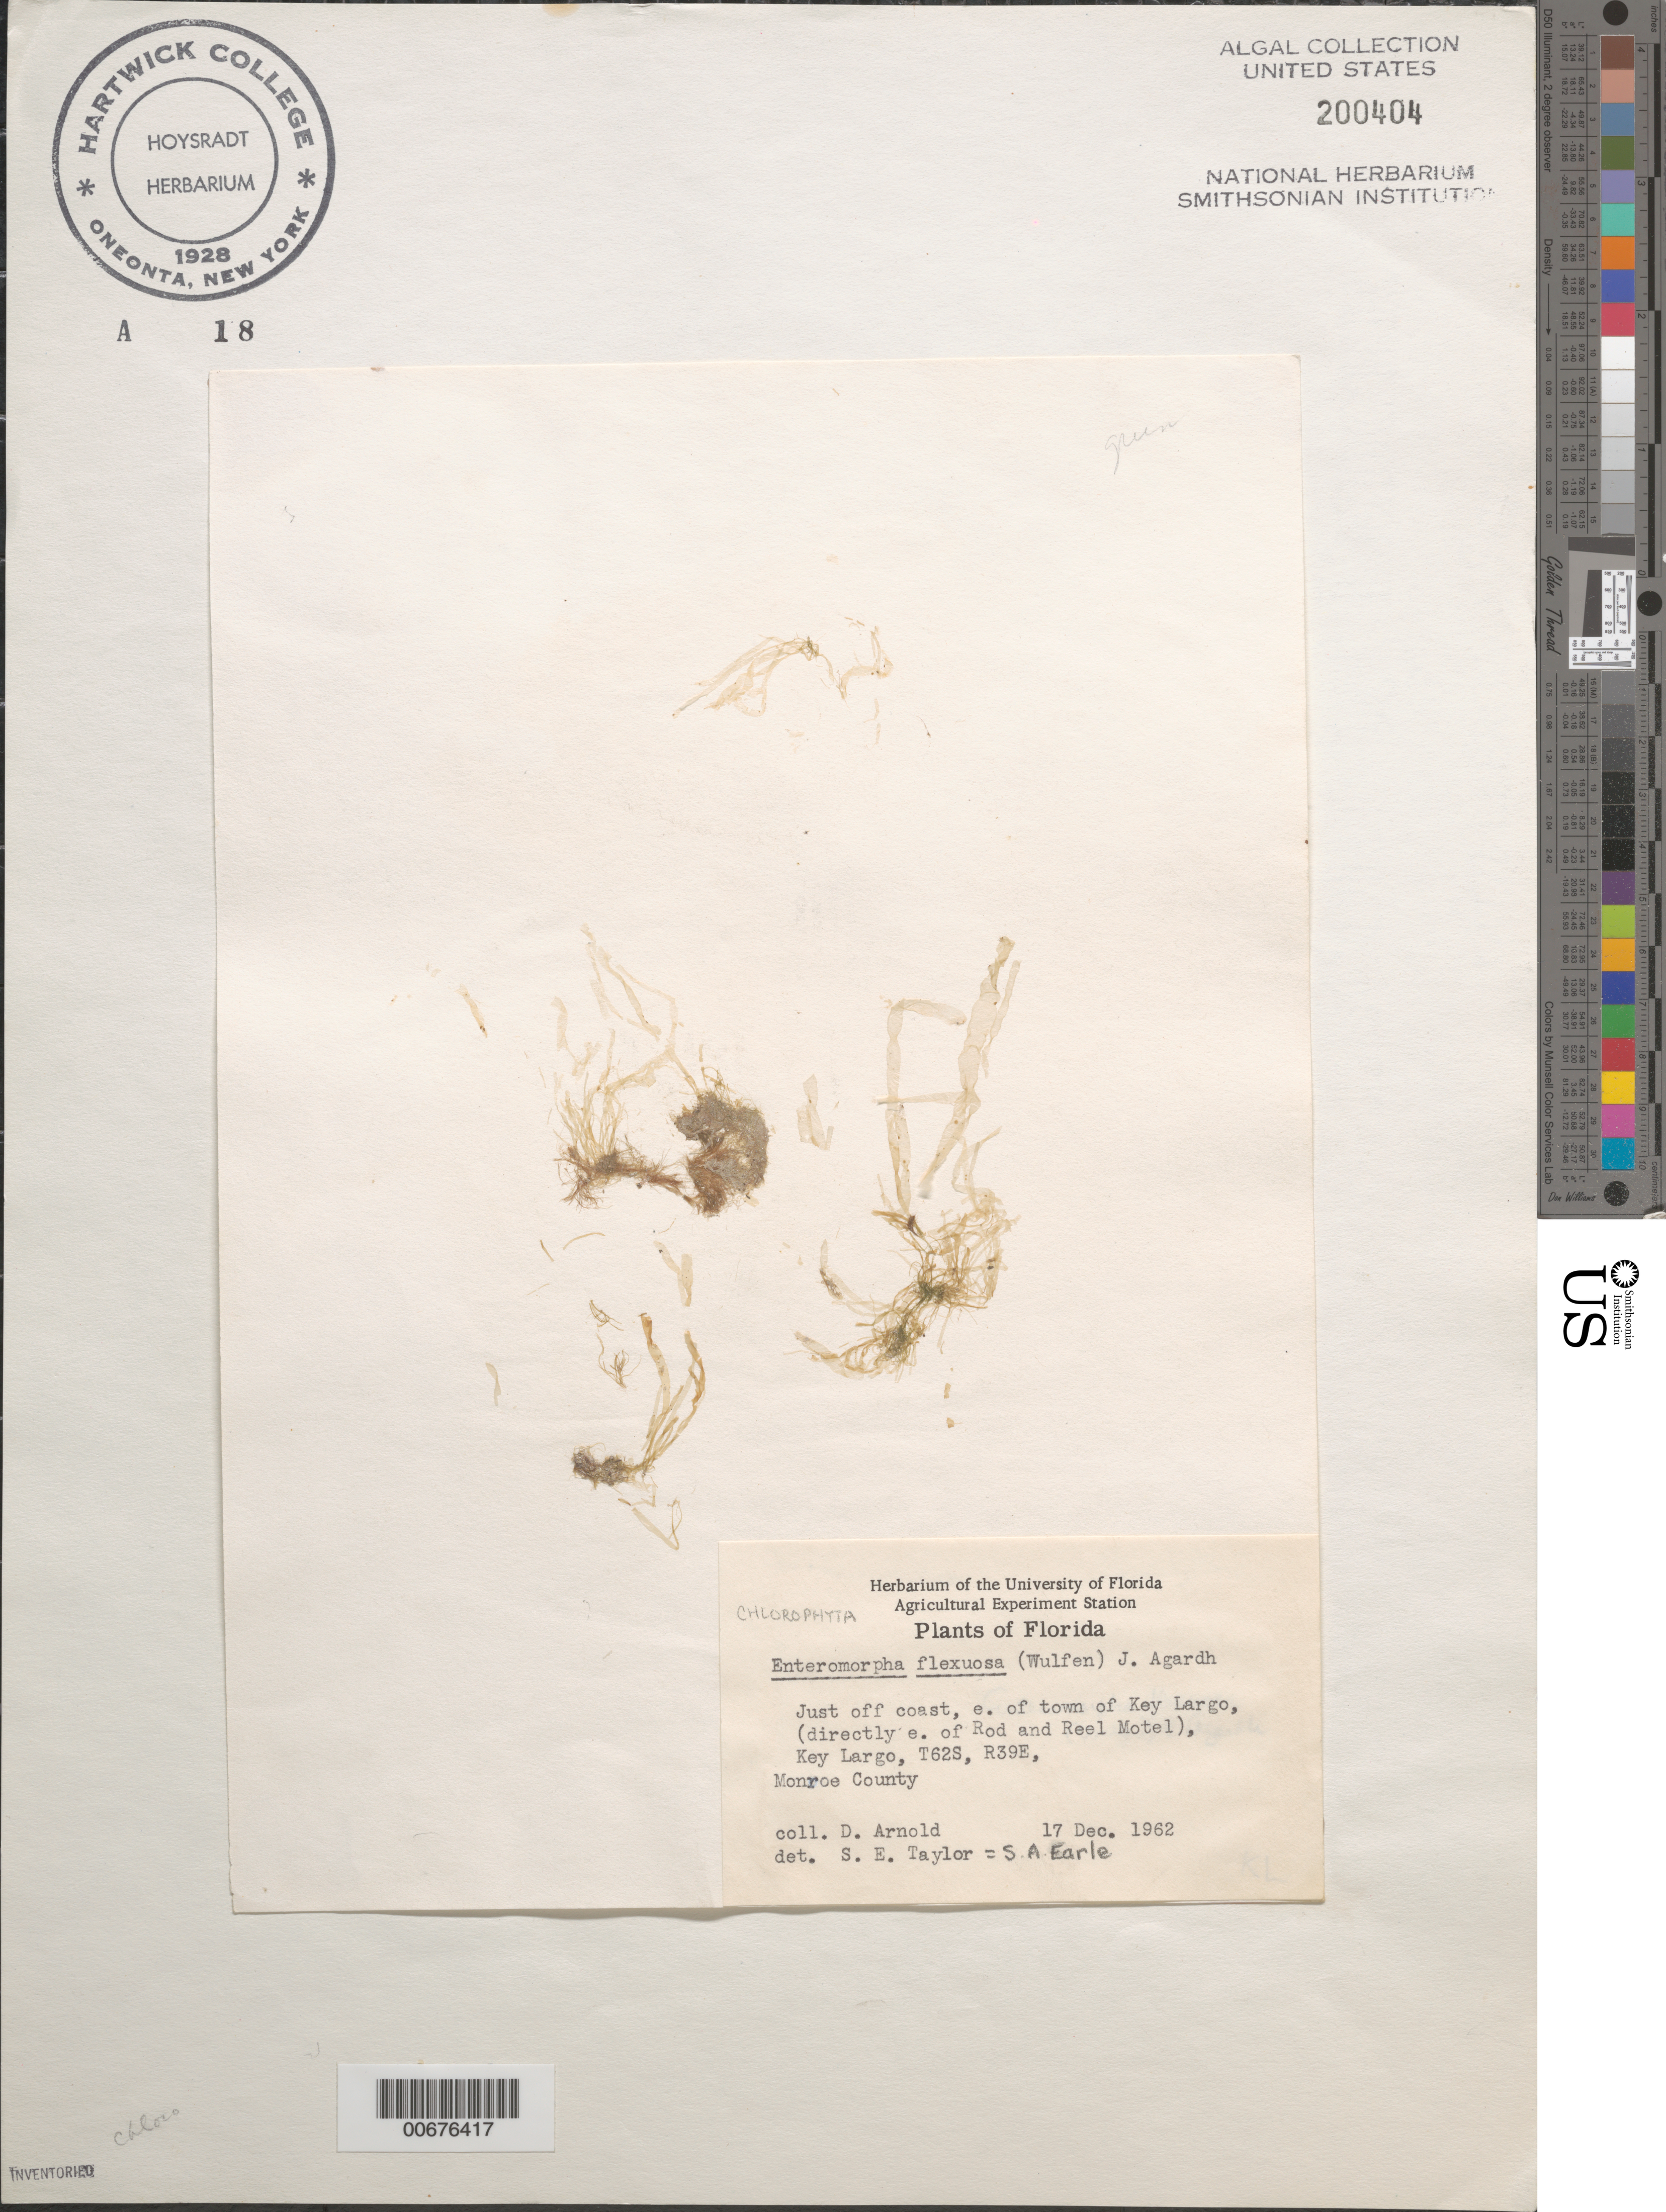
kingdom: Plantae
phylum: Chlorophyta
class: Ulvophyceae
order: Ulvales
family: Ulvaceae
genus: Ulva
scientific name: Ulva flexuosa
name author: Wulfen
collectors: D. Arnold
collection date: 1962-12-17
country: United States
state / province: Florida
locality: Just off coast, e. of town of Key Largo, (directly e. of Rod and Reel Motel), Key Largo, T62S, R39E, Monroe County.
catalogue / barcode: US 200404